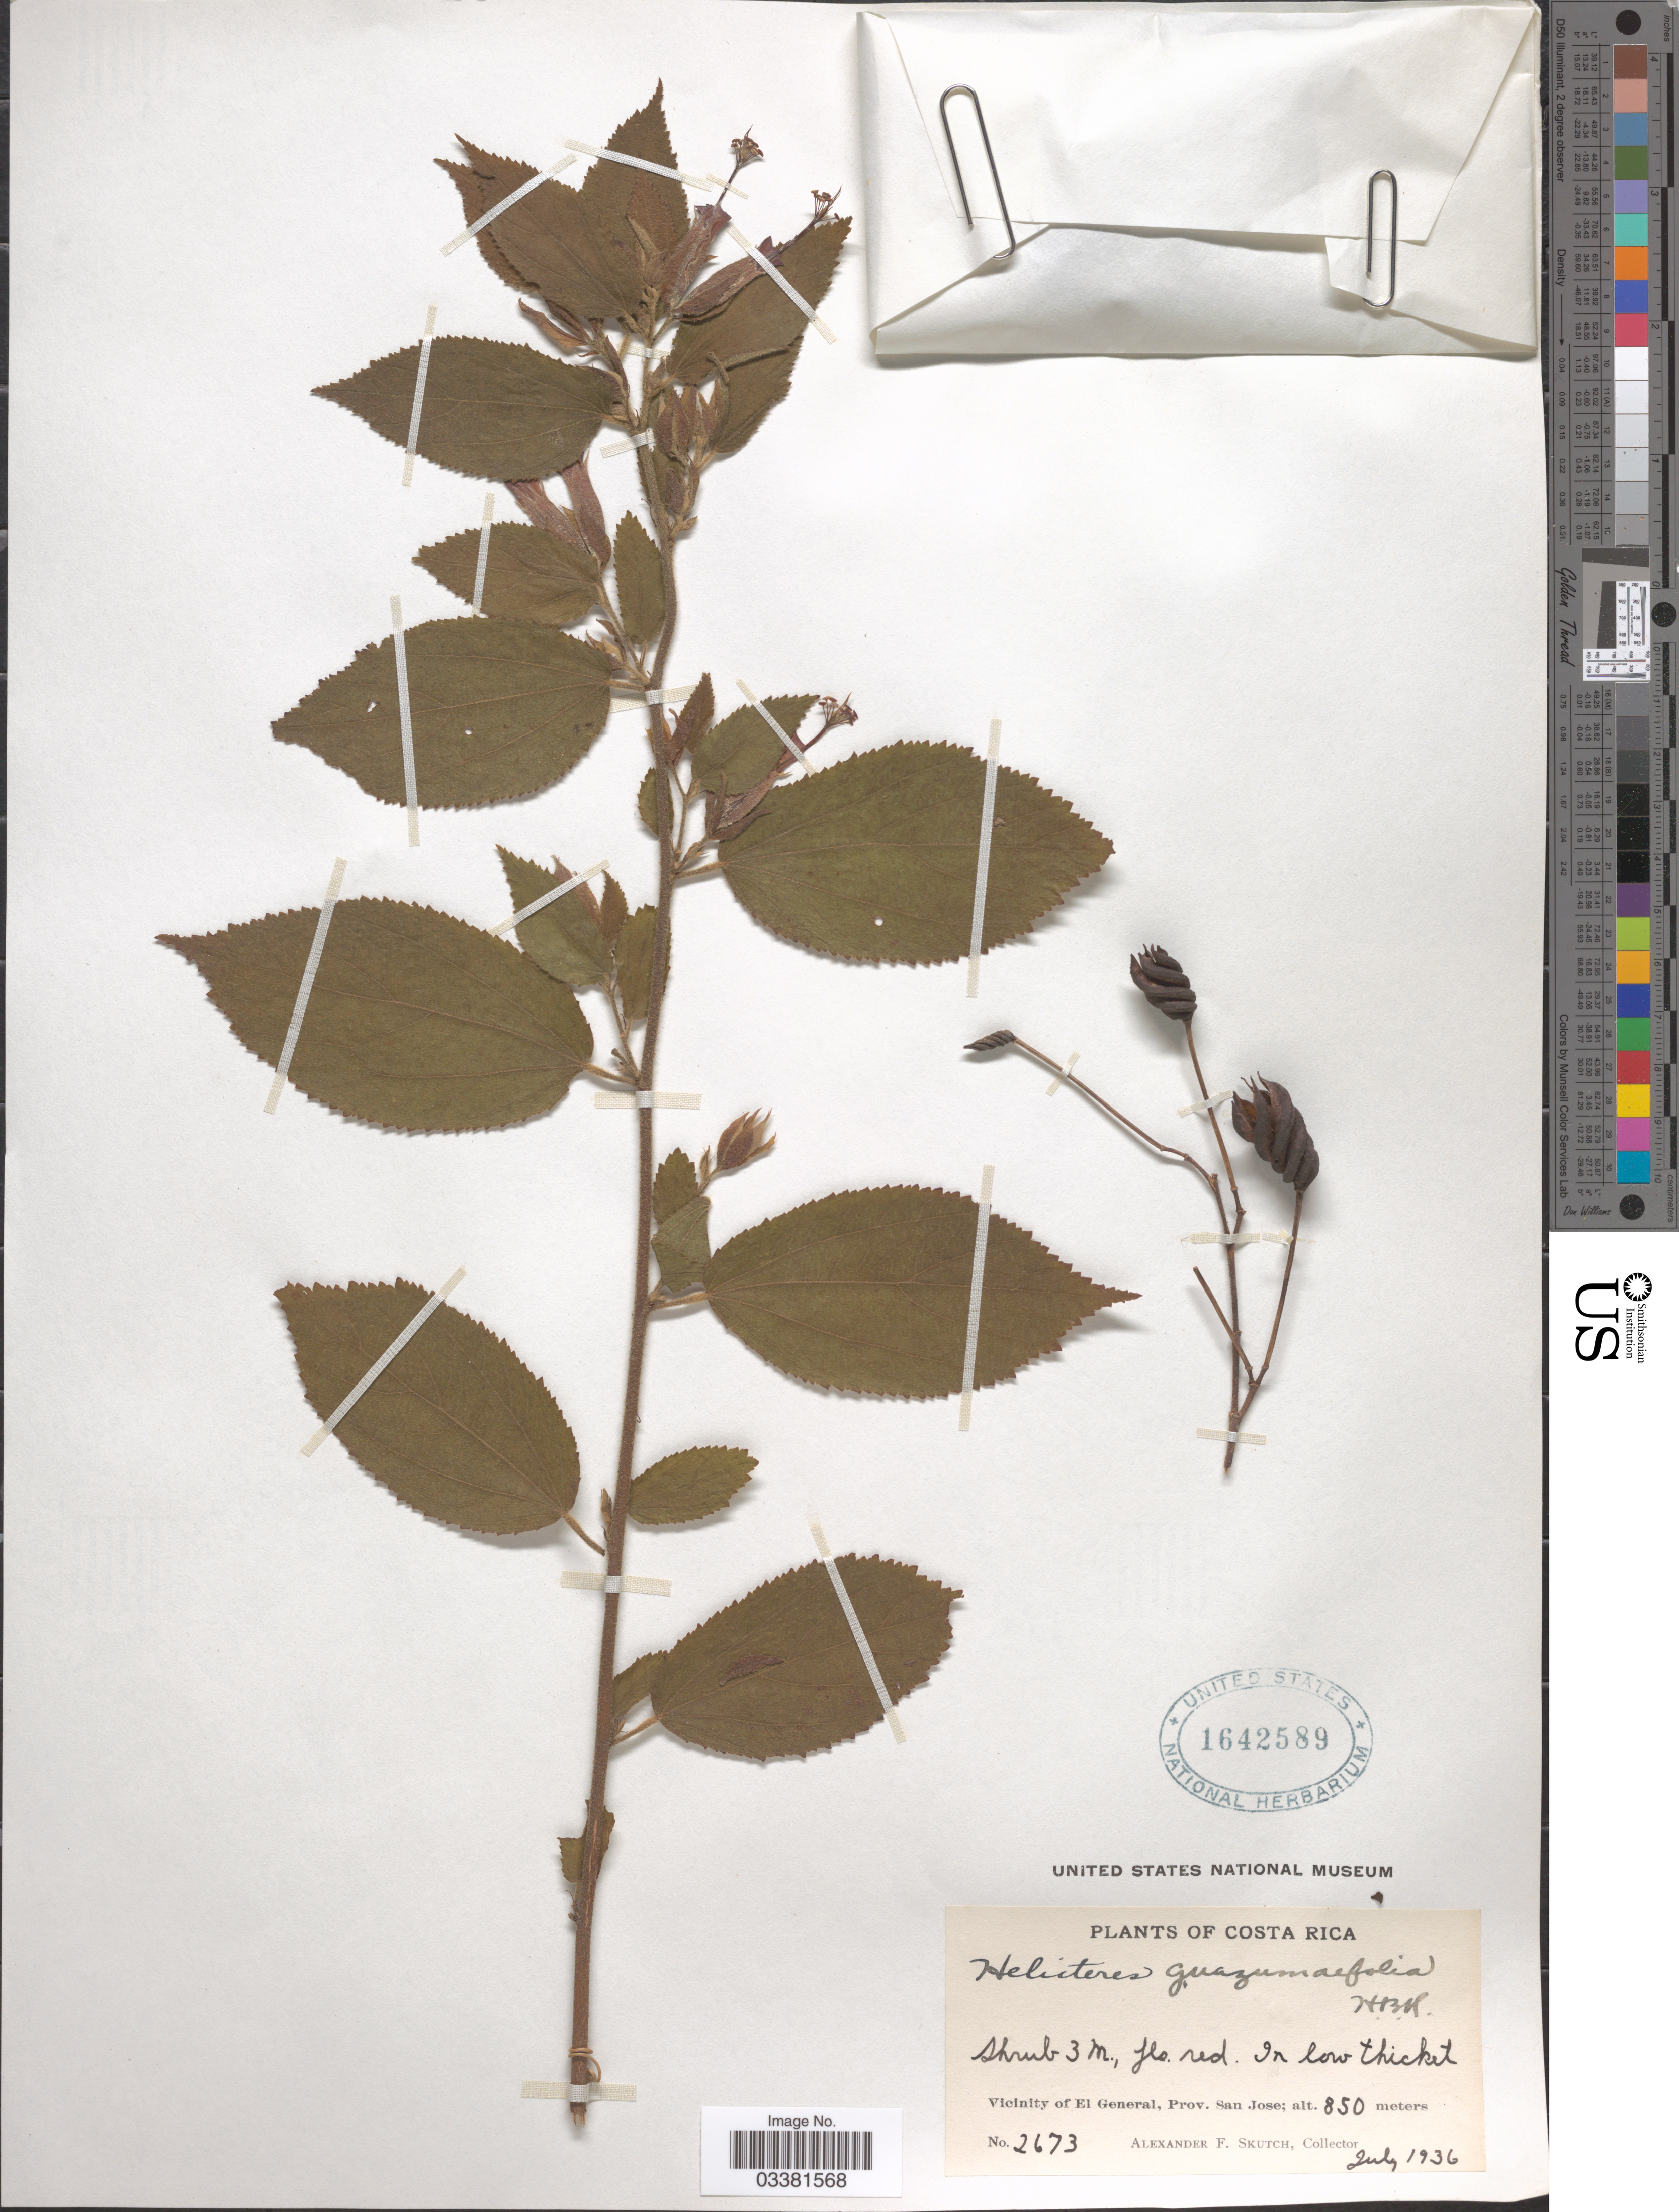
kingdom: Plantae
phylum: Tracheophyta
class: Magnoliopsida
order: Malvales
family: Malvaceae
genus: Helicteres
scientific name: Helicteres guazumifolia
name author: Kunth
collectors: A. F. Skutch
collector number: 2673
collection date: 1936-07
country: Costa Rica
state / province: San José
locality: Vicinity of El General.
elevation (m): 850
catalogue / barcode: US 1642589